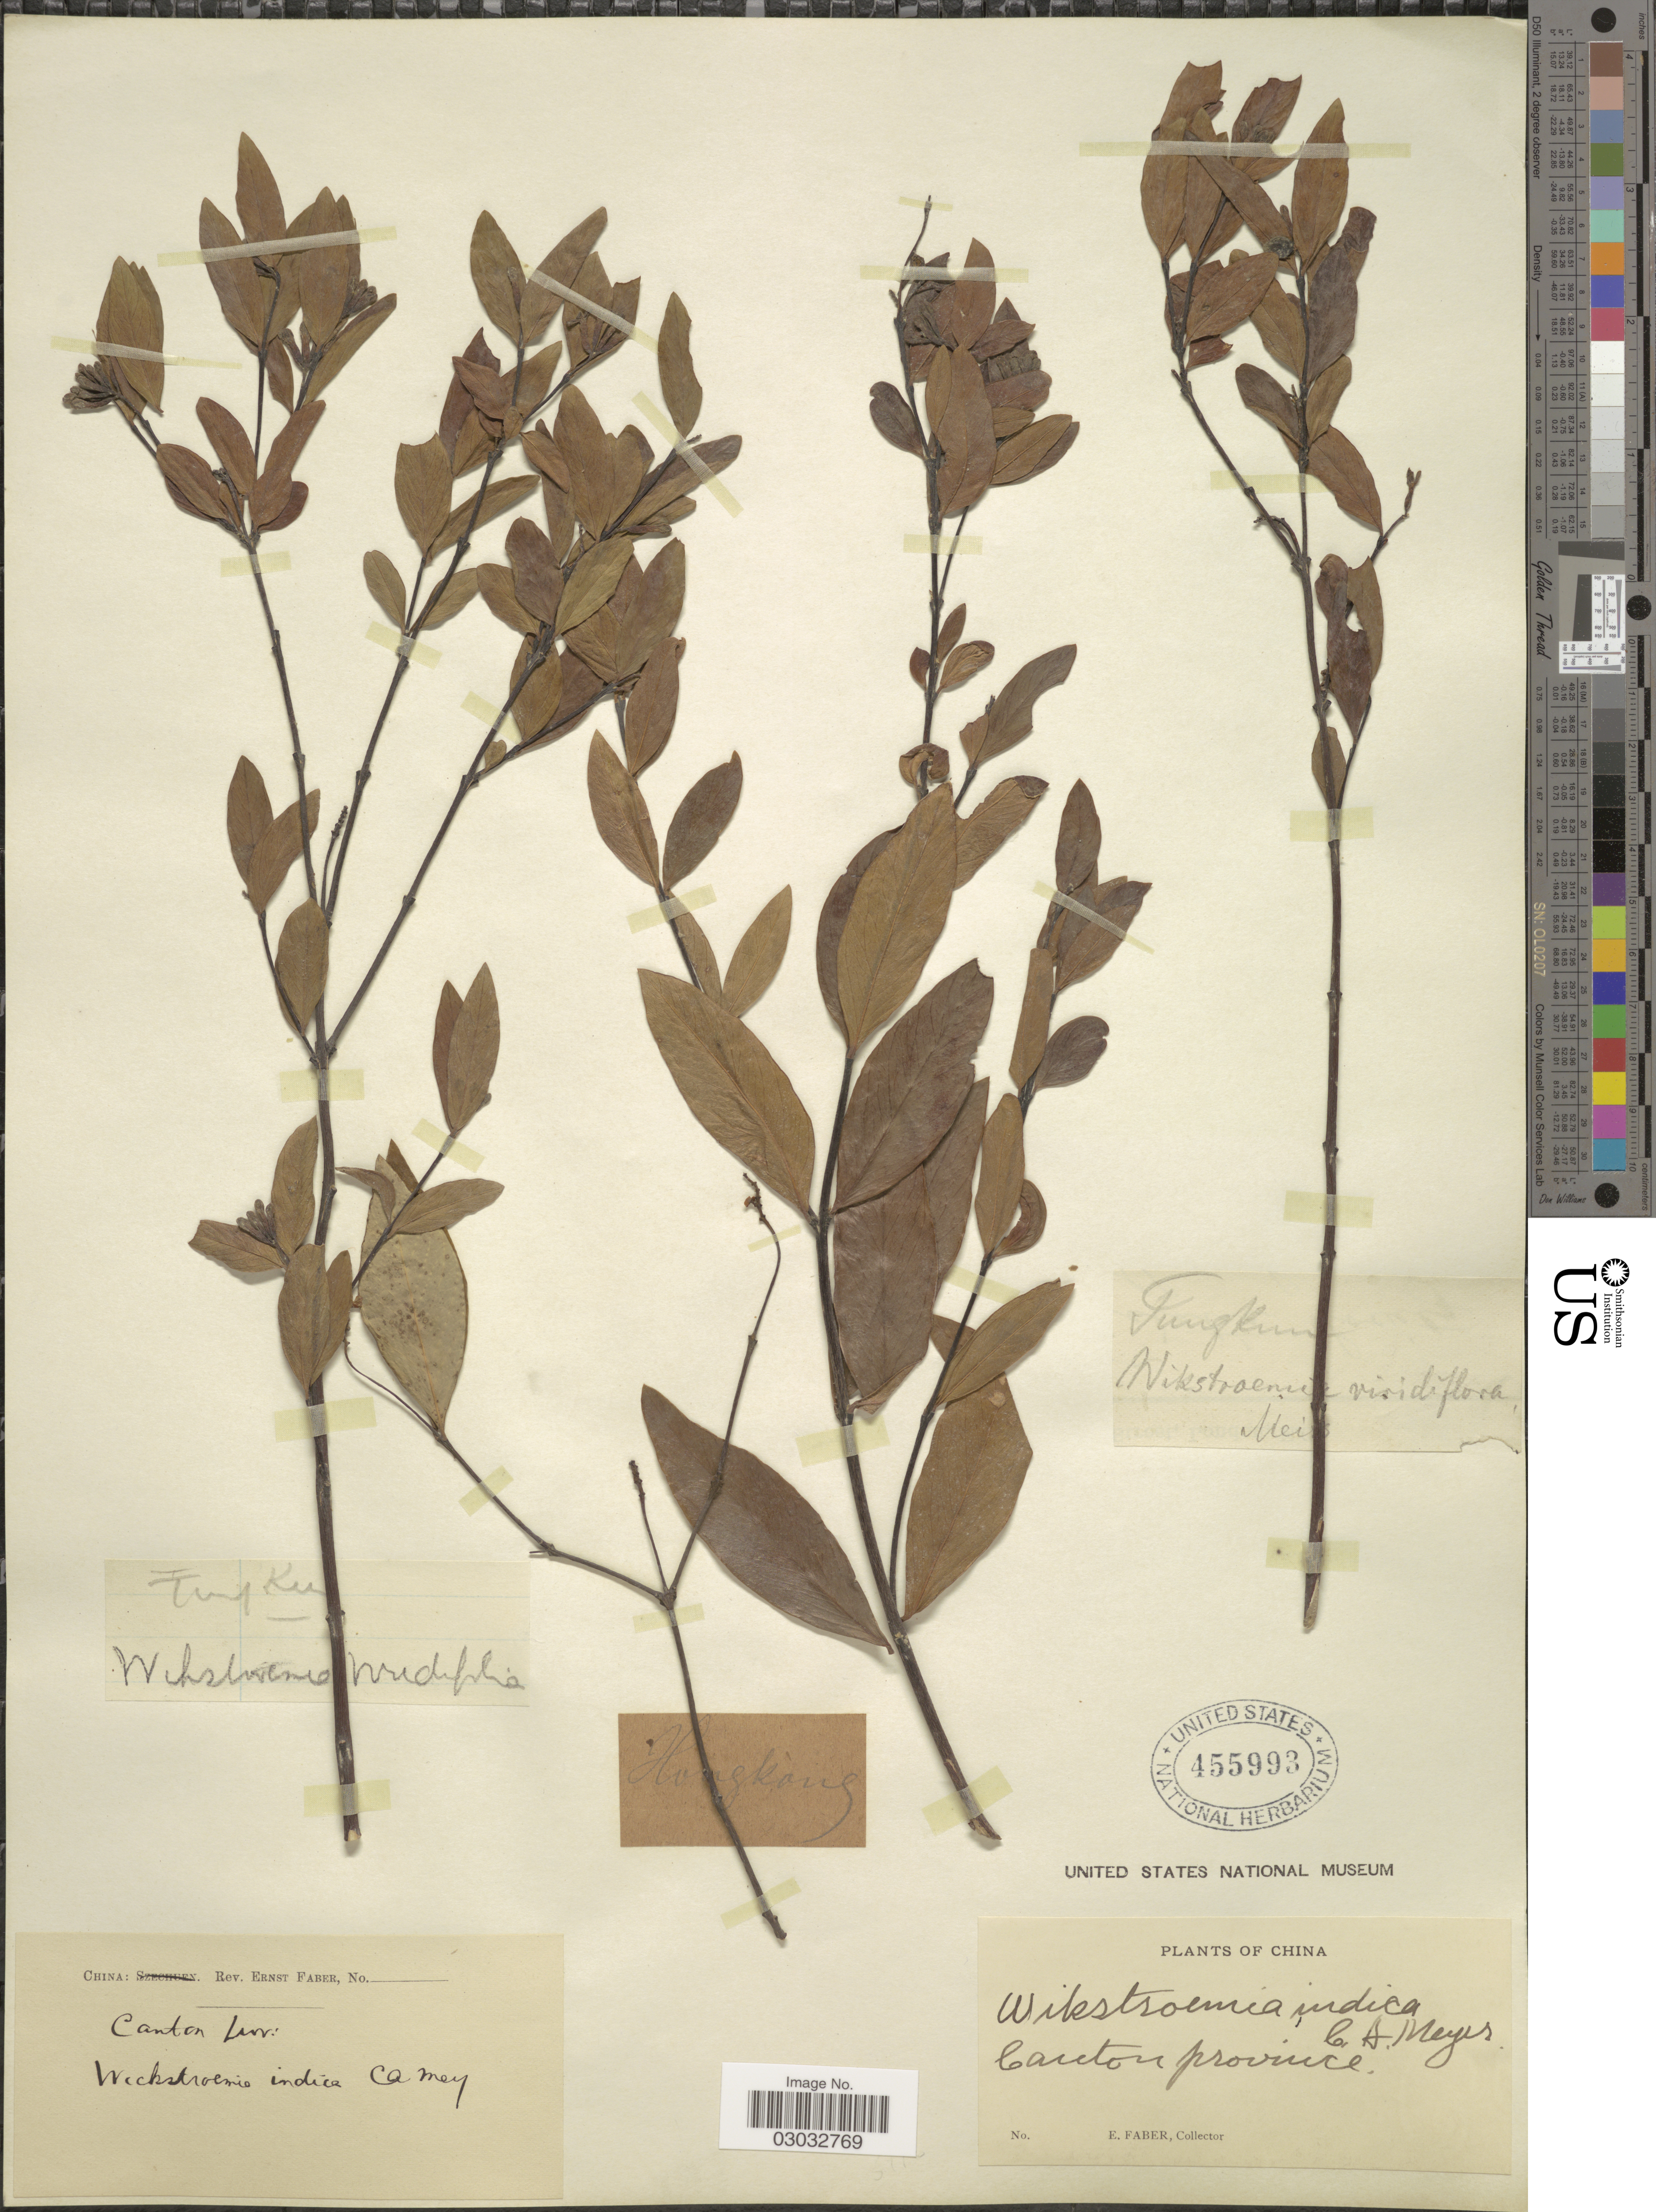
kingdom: Plantae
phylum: Tracheophyta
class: Magnoliopsida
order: Malvales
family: Thymelaeaceae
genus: Wikstroemia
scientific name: Wikstroemia indica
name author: (L.) C.A. Mey.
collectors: E. Faber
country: China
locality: Canton province.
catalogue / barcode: US 455993